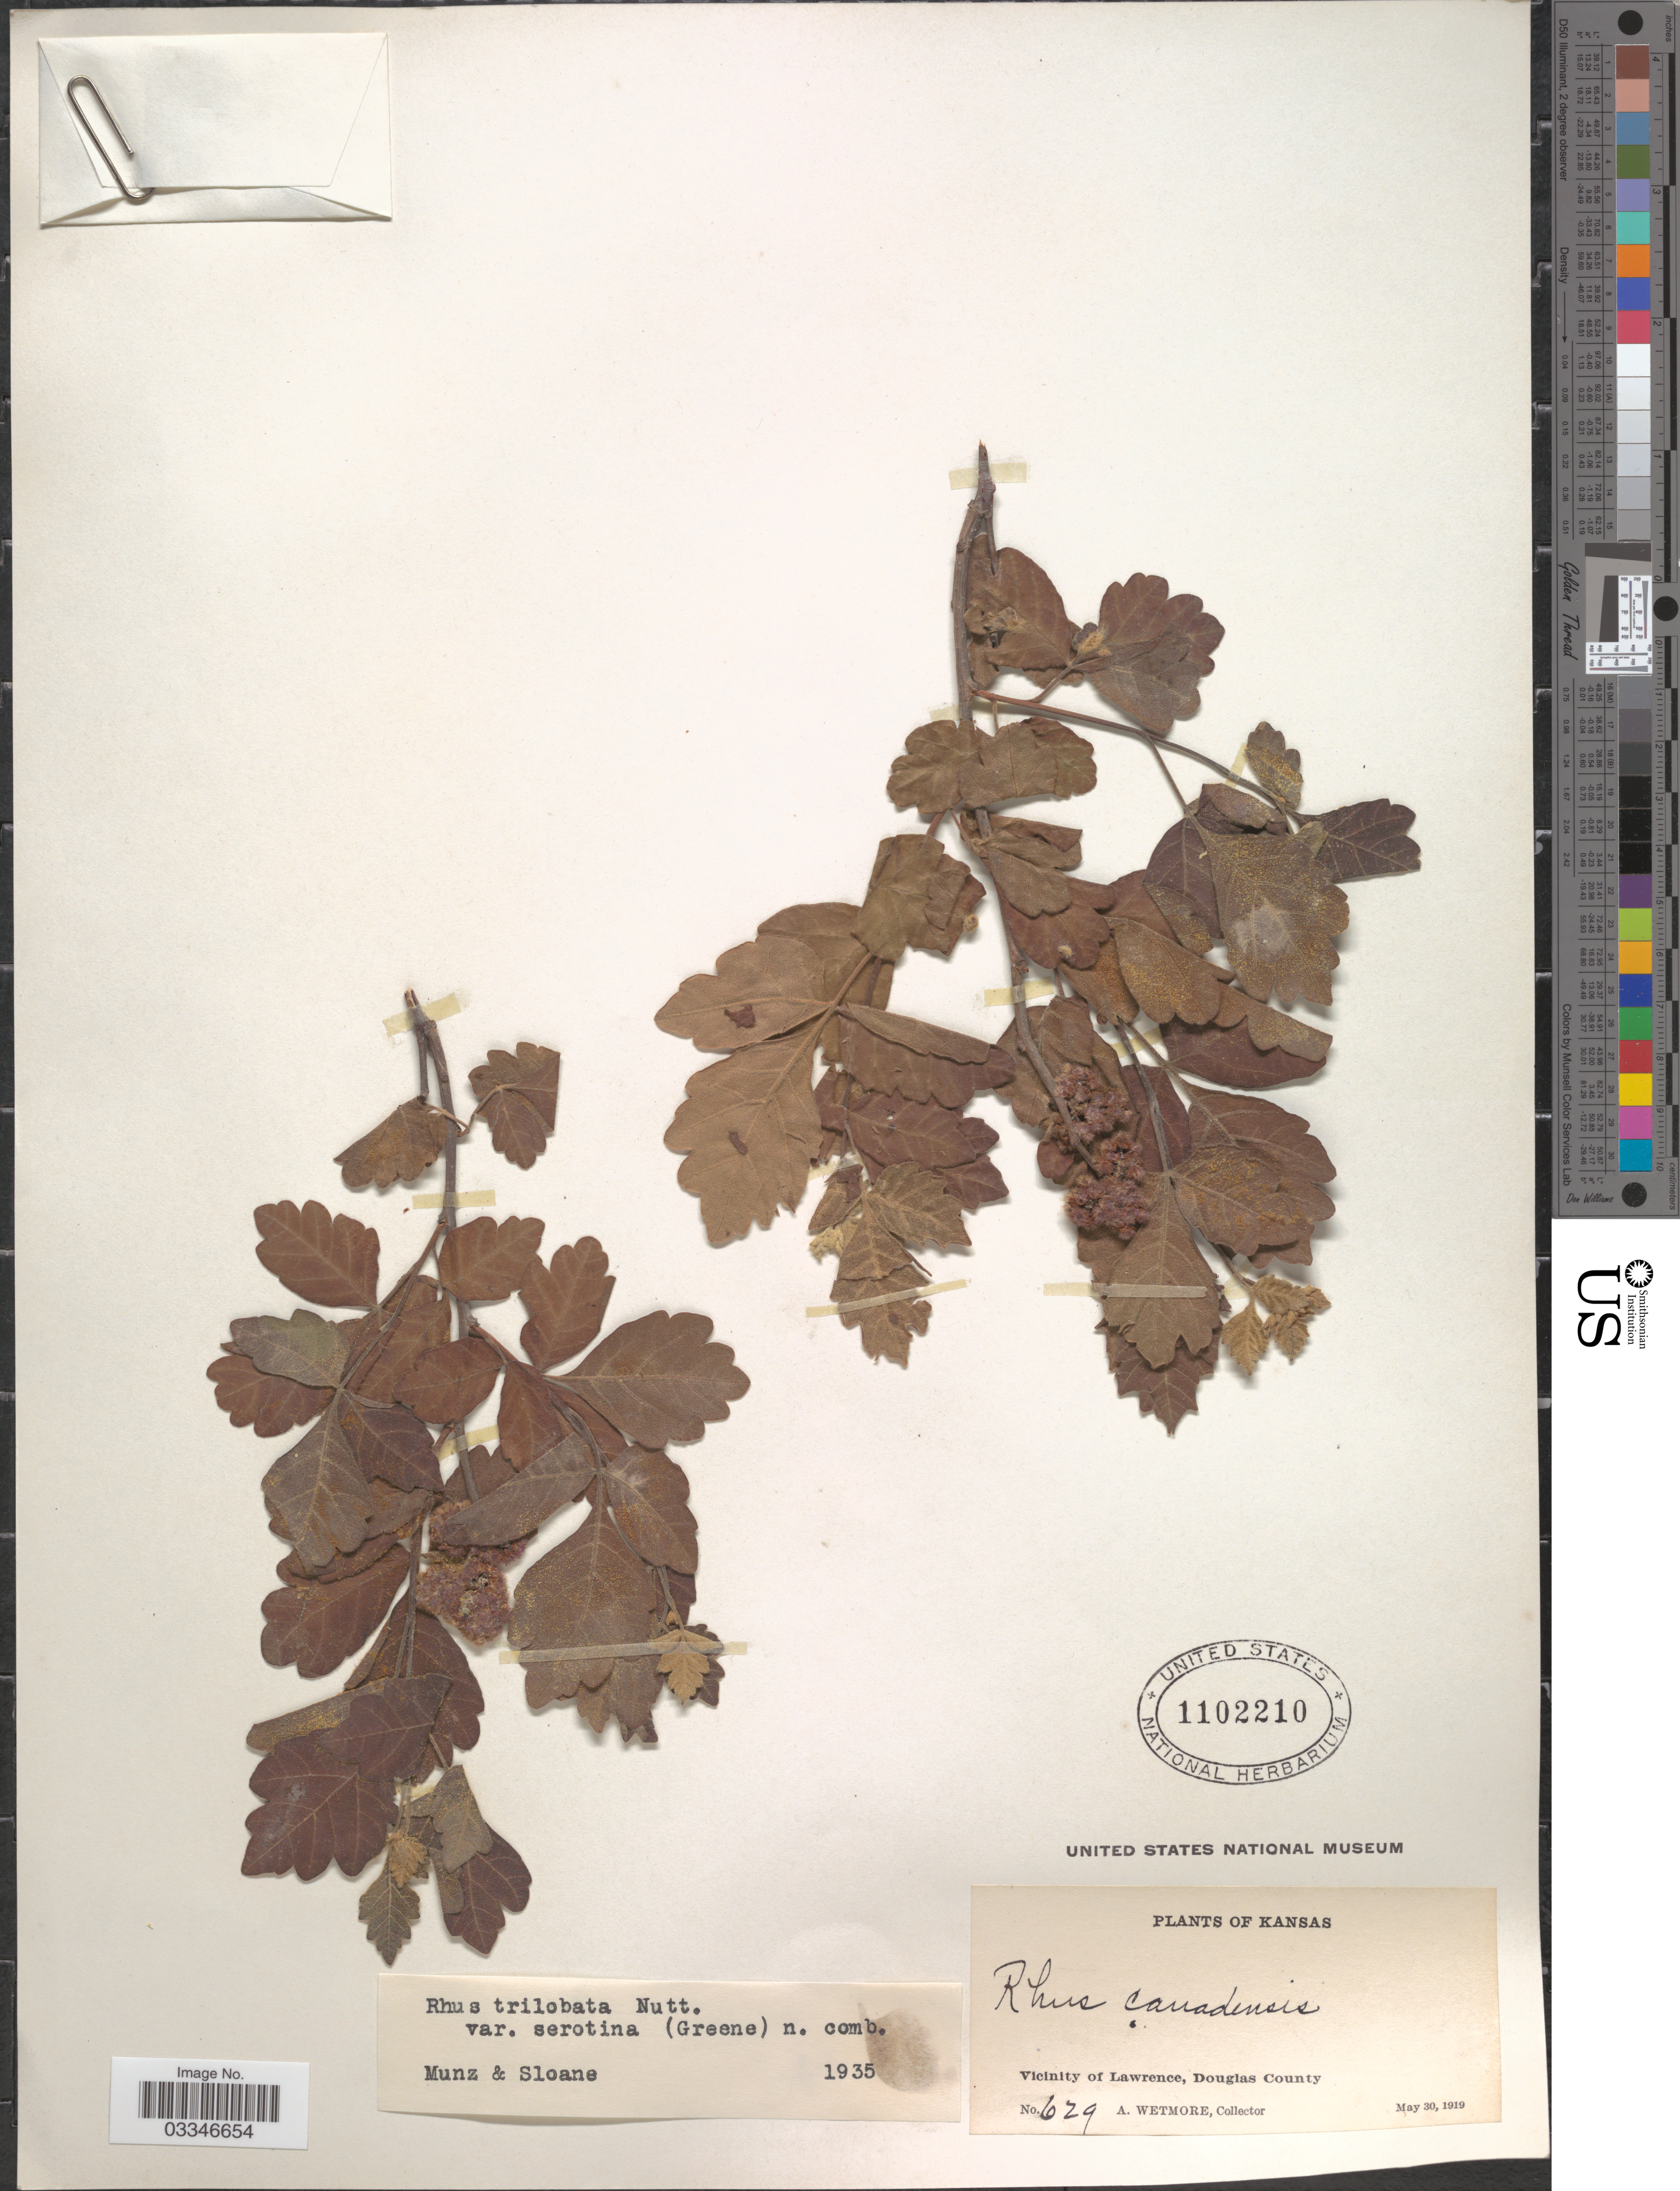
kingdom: Plantae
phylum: Tracheophyta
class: Magnoliopsida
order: Sapindales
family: Anacardiaceae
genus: Rhus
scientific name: Rhus trilobata var. serotina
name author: (Greene) F.A. Barkley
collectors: A. Wetmore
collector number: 629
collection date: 1919-05-30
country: United States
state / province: Kansas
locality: Vicinity of Lawrence, Douglas County.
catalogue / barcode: US 1102210